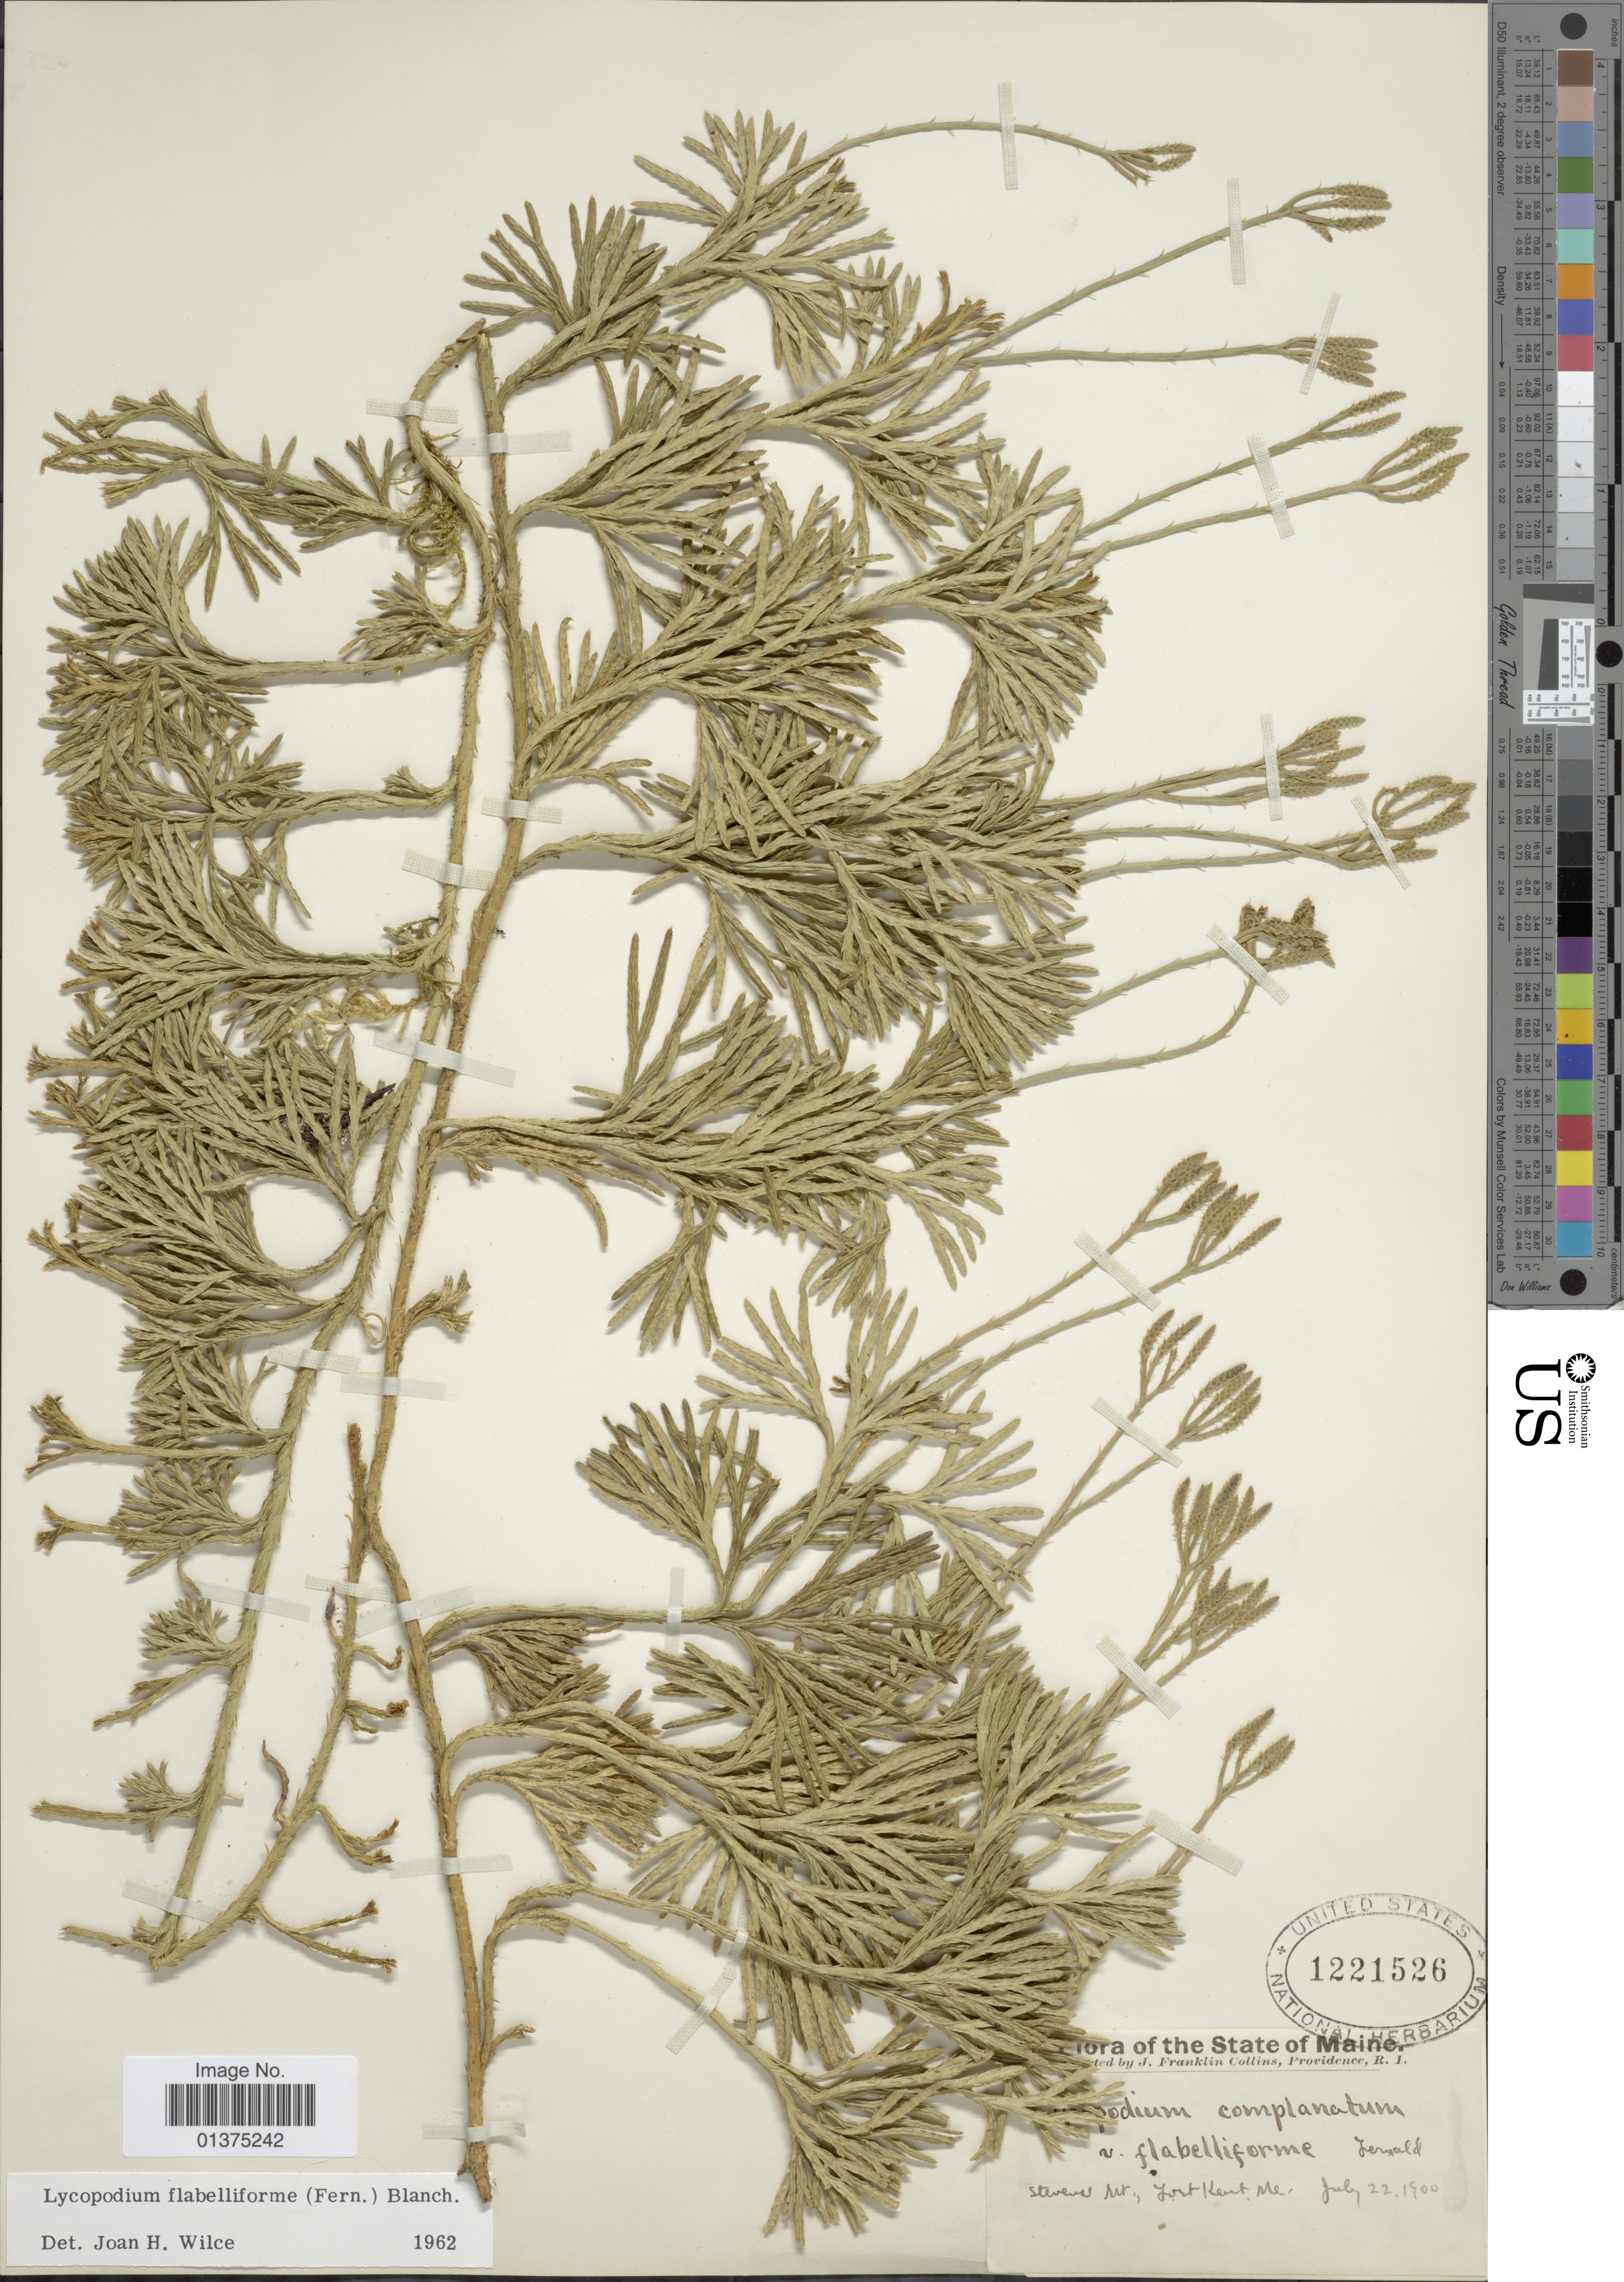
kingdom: Plantae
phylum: Tracheophyta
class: Lycopodiopsida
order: Lycopodiales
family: Lycopodiaceae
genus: Diphasiastrum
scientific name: Diphasiastrum digitatum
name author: (Dill. ex A. Braun) Holub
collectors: J. Collins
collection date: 1900-07-22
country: United States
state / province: Maine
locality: Stevens Mt; Fort Kent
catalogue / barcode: US 1221526